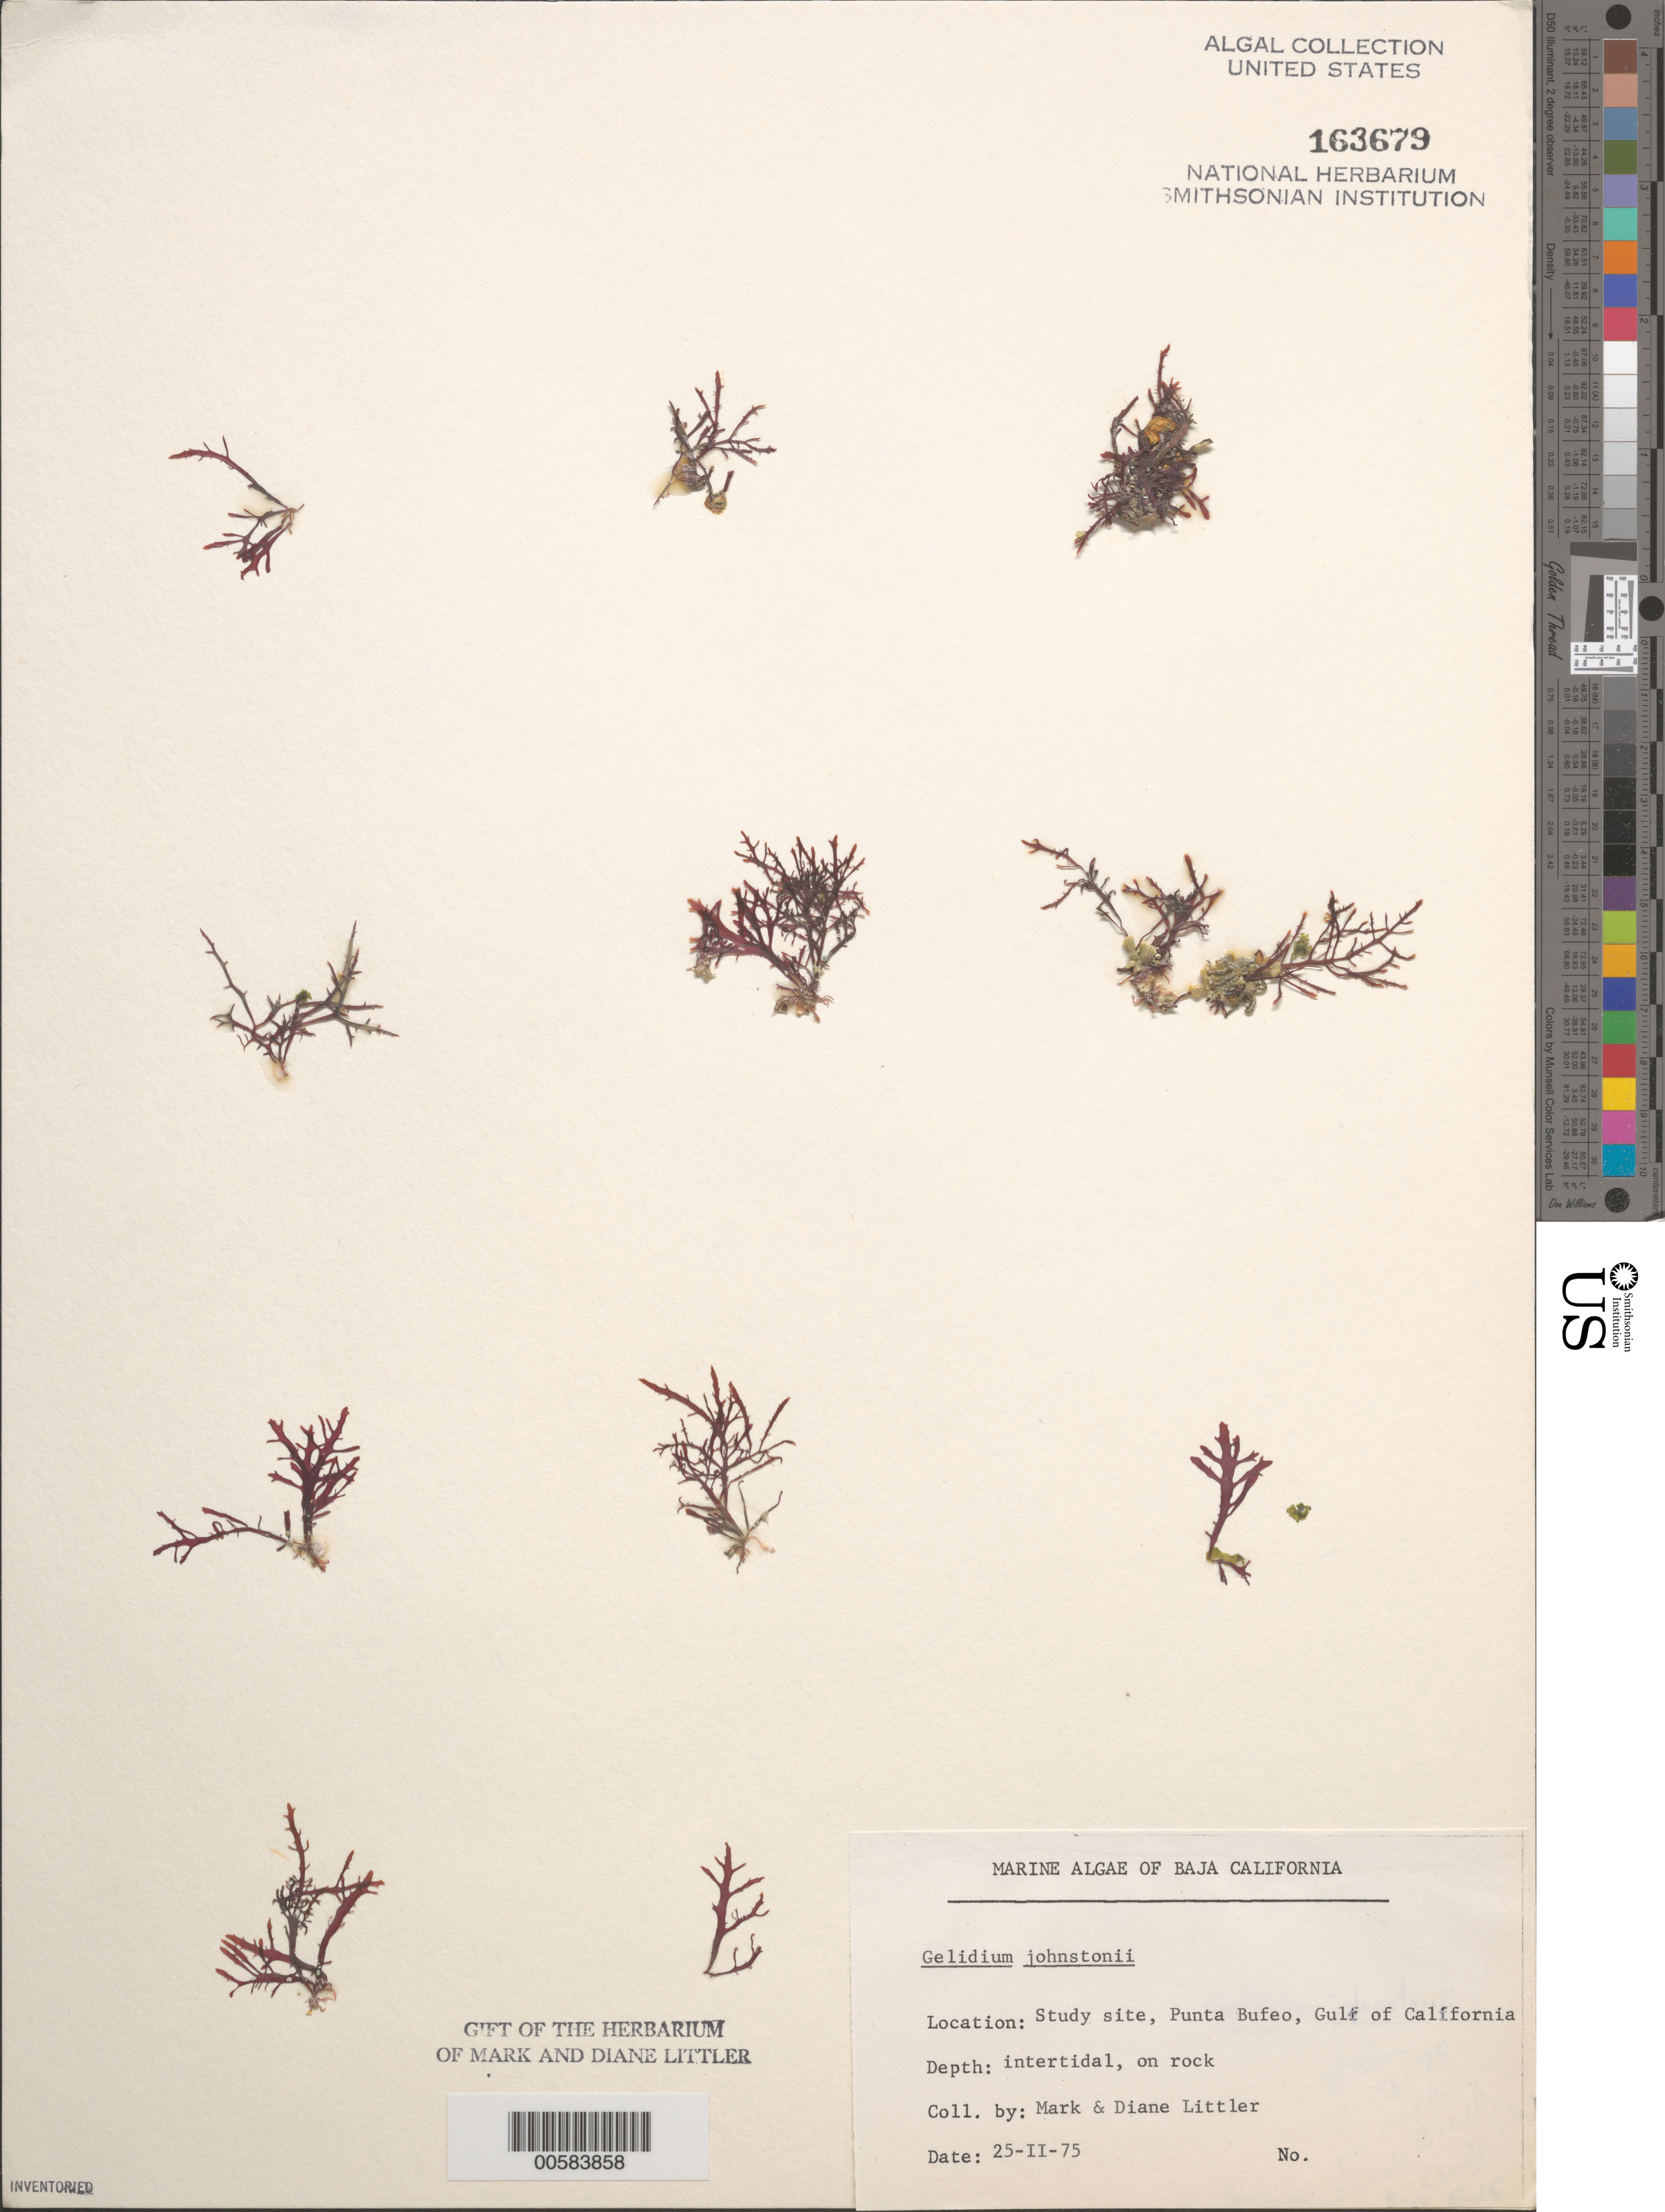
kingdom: Plantae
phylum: Rhodophyta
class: Florideophyceae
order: Gelidiales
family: Gelidiaceae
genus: Gelidium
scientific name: Gelidium johnstonii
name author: Setchell & N.L. Gardner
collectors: M. M. Littler & D. S. Littler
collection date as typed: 25 Feb 1975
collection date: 1975-02-25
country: Mexico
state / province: Baja California Norte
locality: Punta Bufeo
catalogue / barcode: US 163679